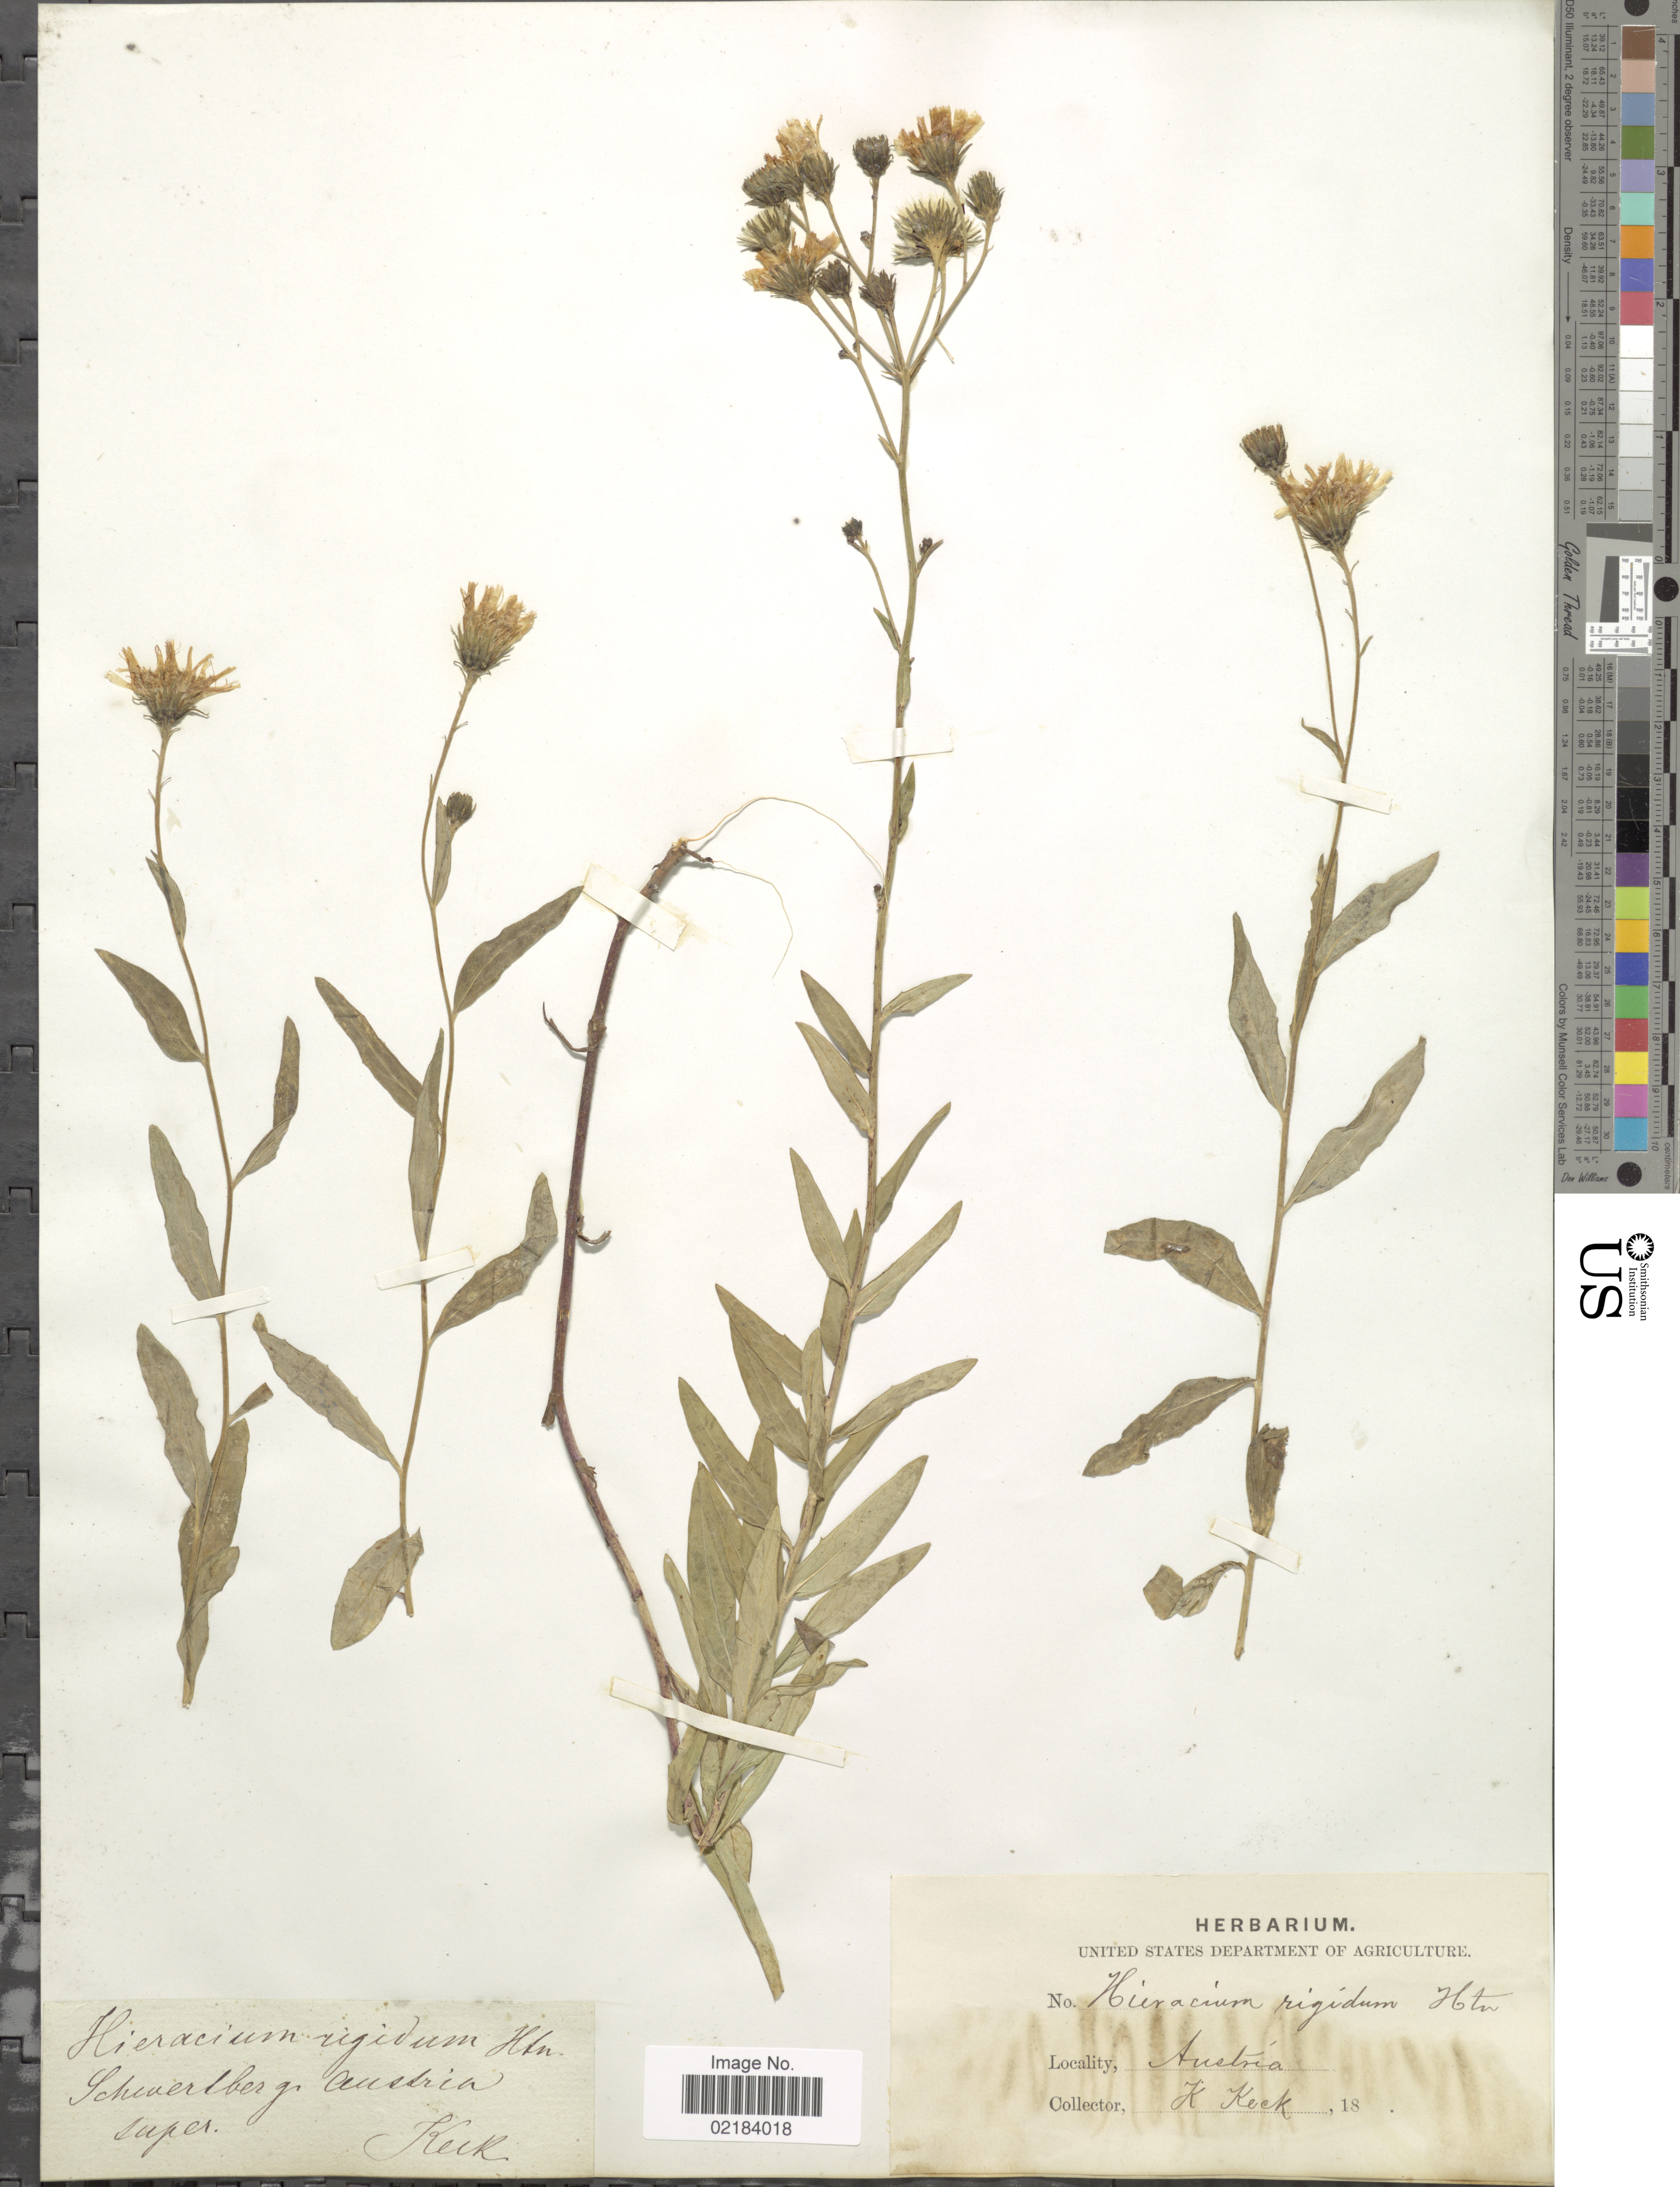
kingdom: Plantae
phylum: Tracheophyta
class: Magnoliopsida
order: Asterales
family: Asteraceae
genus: Hieracium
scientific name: Hieracium rigidum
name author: Hartm.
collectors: K. Keck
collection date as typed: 18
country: Austria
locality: Schwertberg